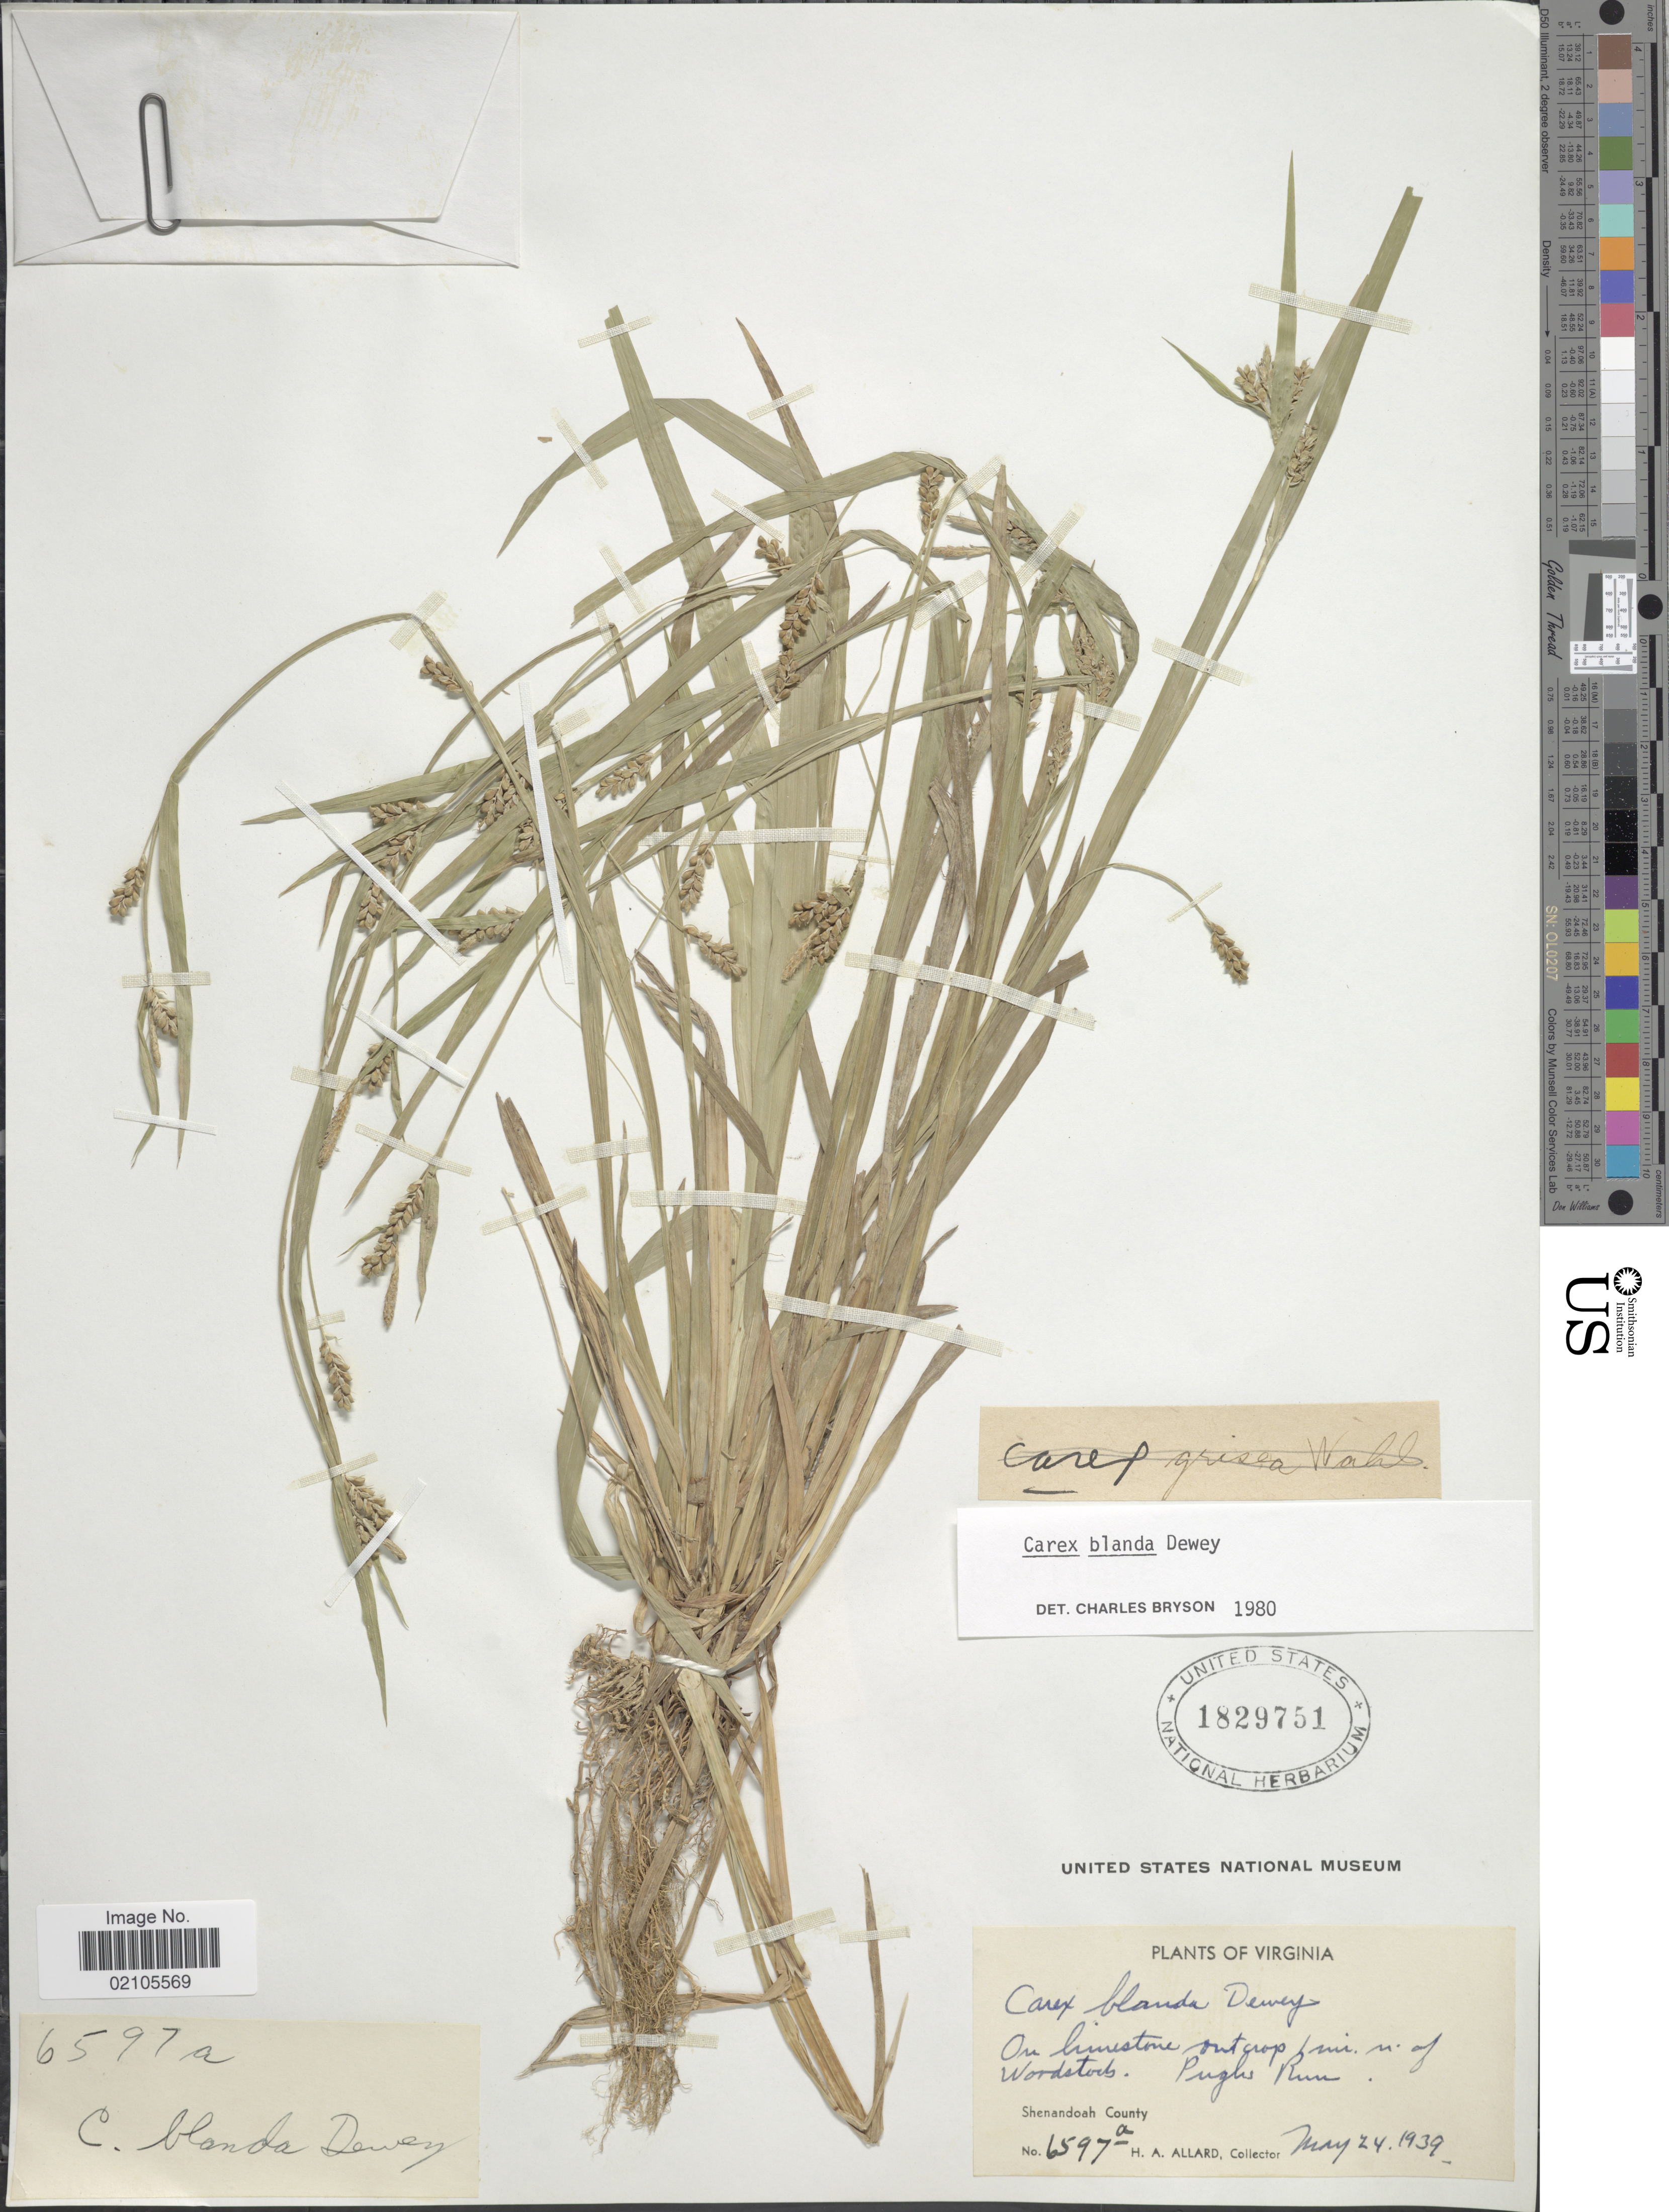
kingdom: Plantae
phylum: Tracheophyta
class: Liliopsida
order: Poales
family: Cyperaceae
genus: Carex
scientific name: Carex blanda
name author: Dewey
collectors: H. A. Allard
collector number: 6597a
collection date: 1939-05-24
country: United States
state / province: Virginia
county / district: Shenandoah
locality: On limestone outcrop 1 mi. N of Woodstock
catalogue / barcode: US 1829751